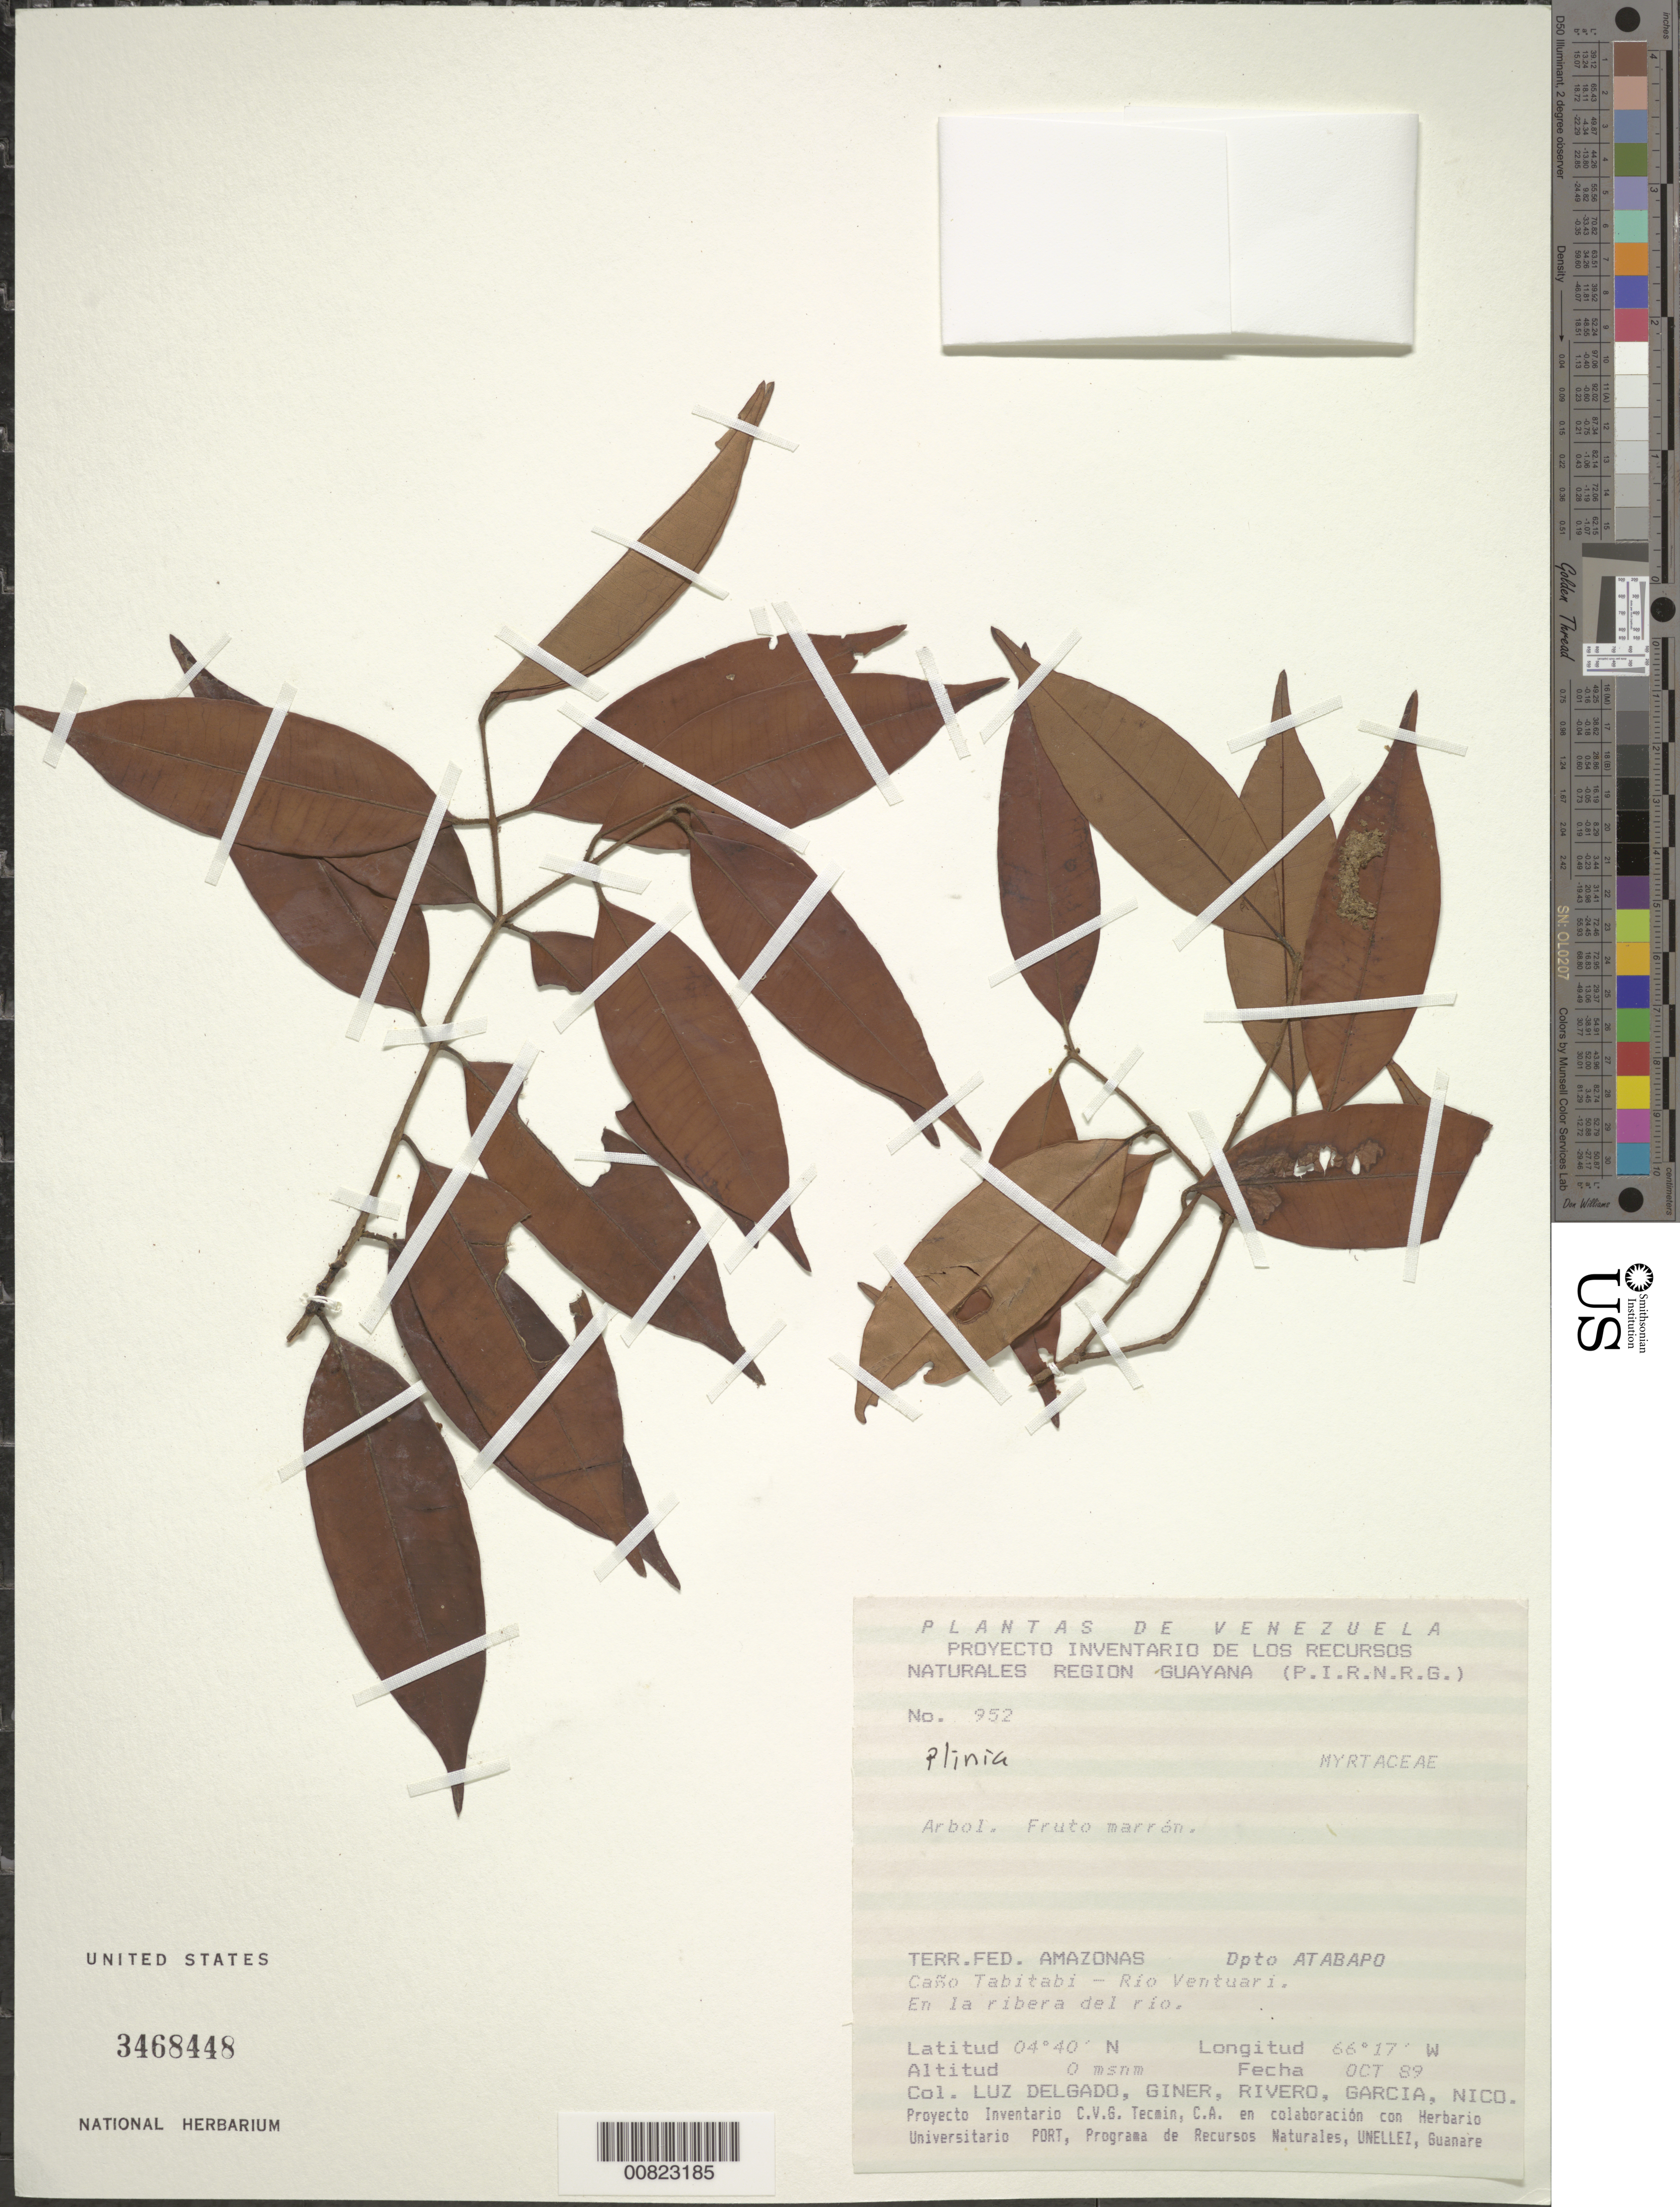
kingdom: Plantae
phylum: Tracheophyta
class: Magnoliopsida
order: Myrtales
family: Myrtaceae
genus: Plinia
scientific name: Plinia sp.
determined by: Holst, Bruce K.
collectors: L. Delgado V., S. Giner, -. Rivero, H. Garcia & L. Nico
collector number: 952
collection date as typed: Oct-89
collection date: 1989-10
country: Venezuela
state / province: Amazonas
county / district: Atabapo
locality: Caño Tabitabi - Río Ventuarí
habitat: Riverbank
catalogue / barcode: US 3468448